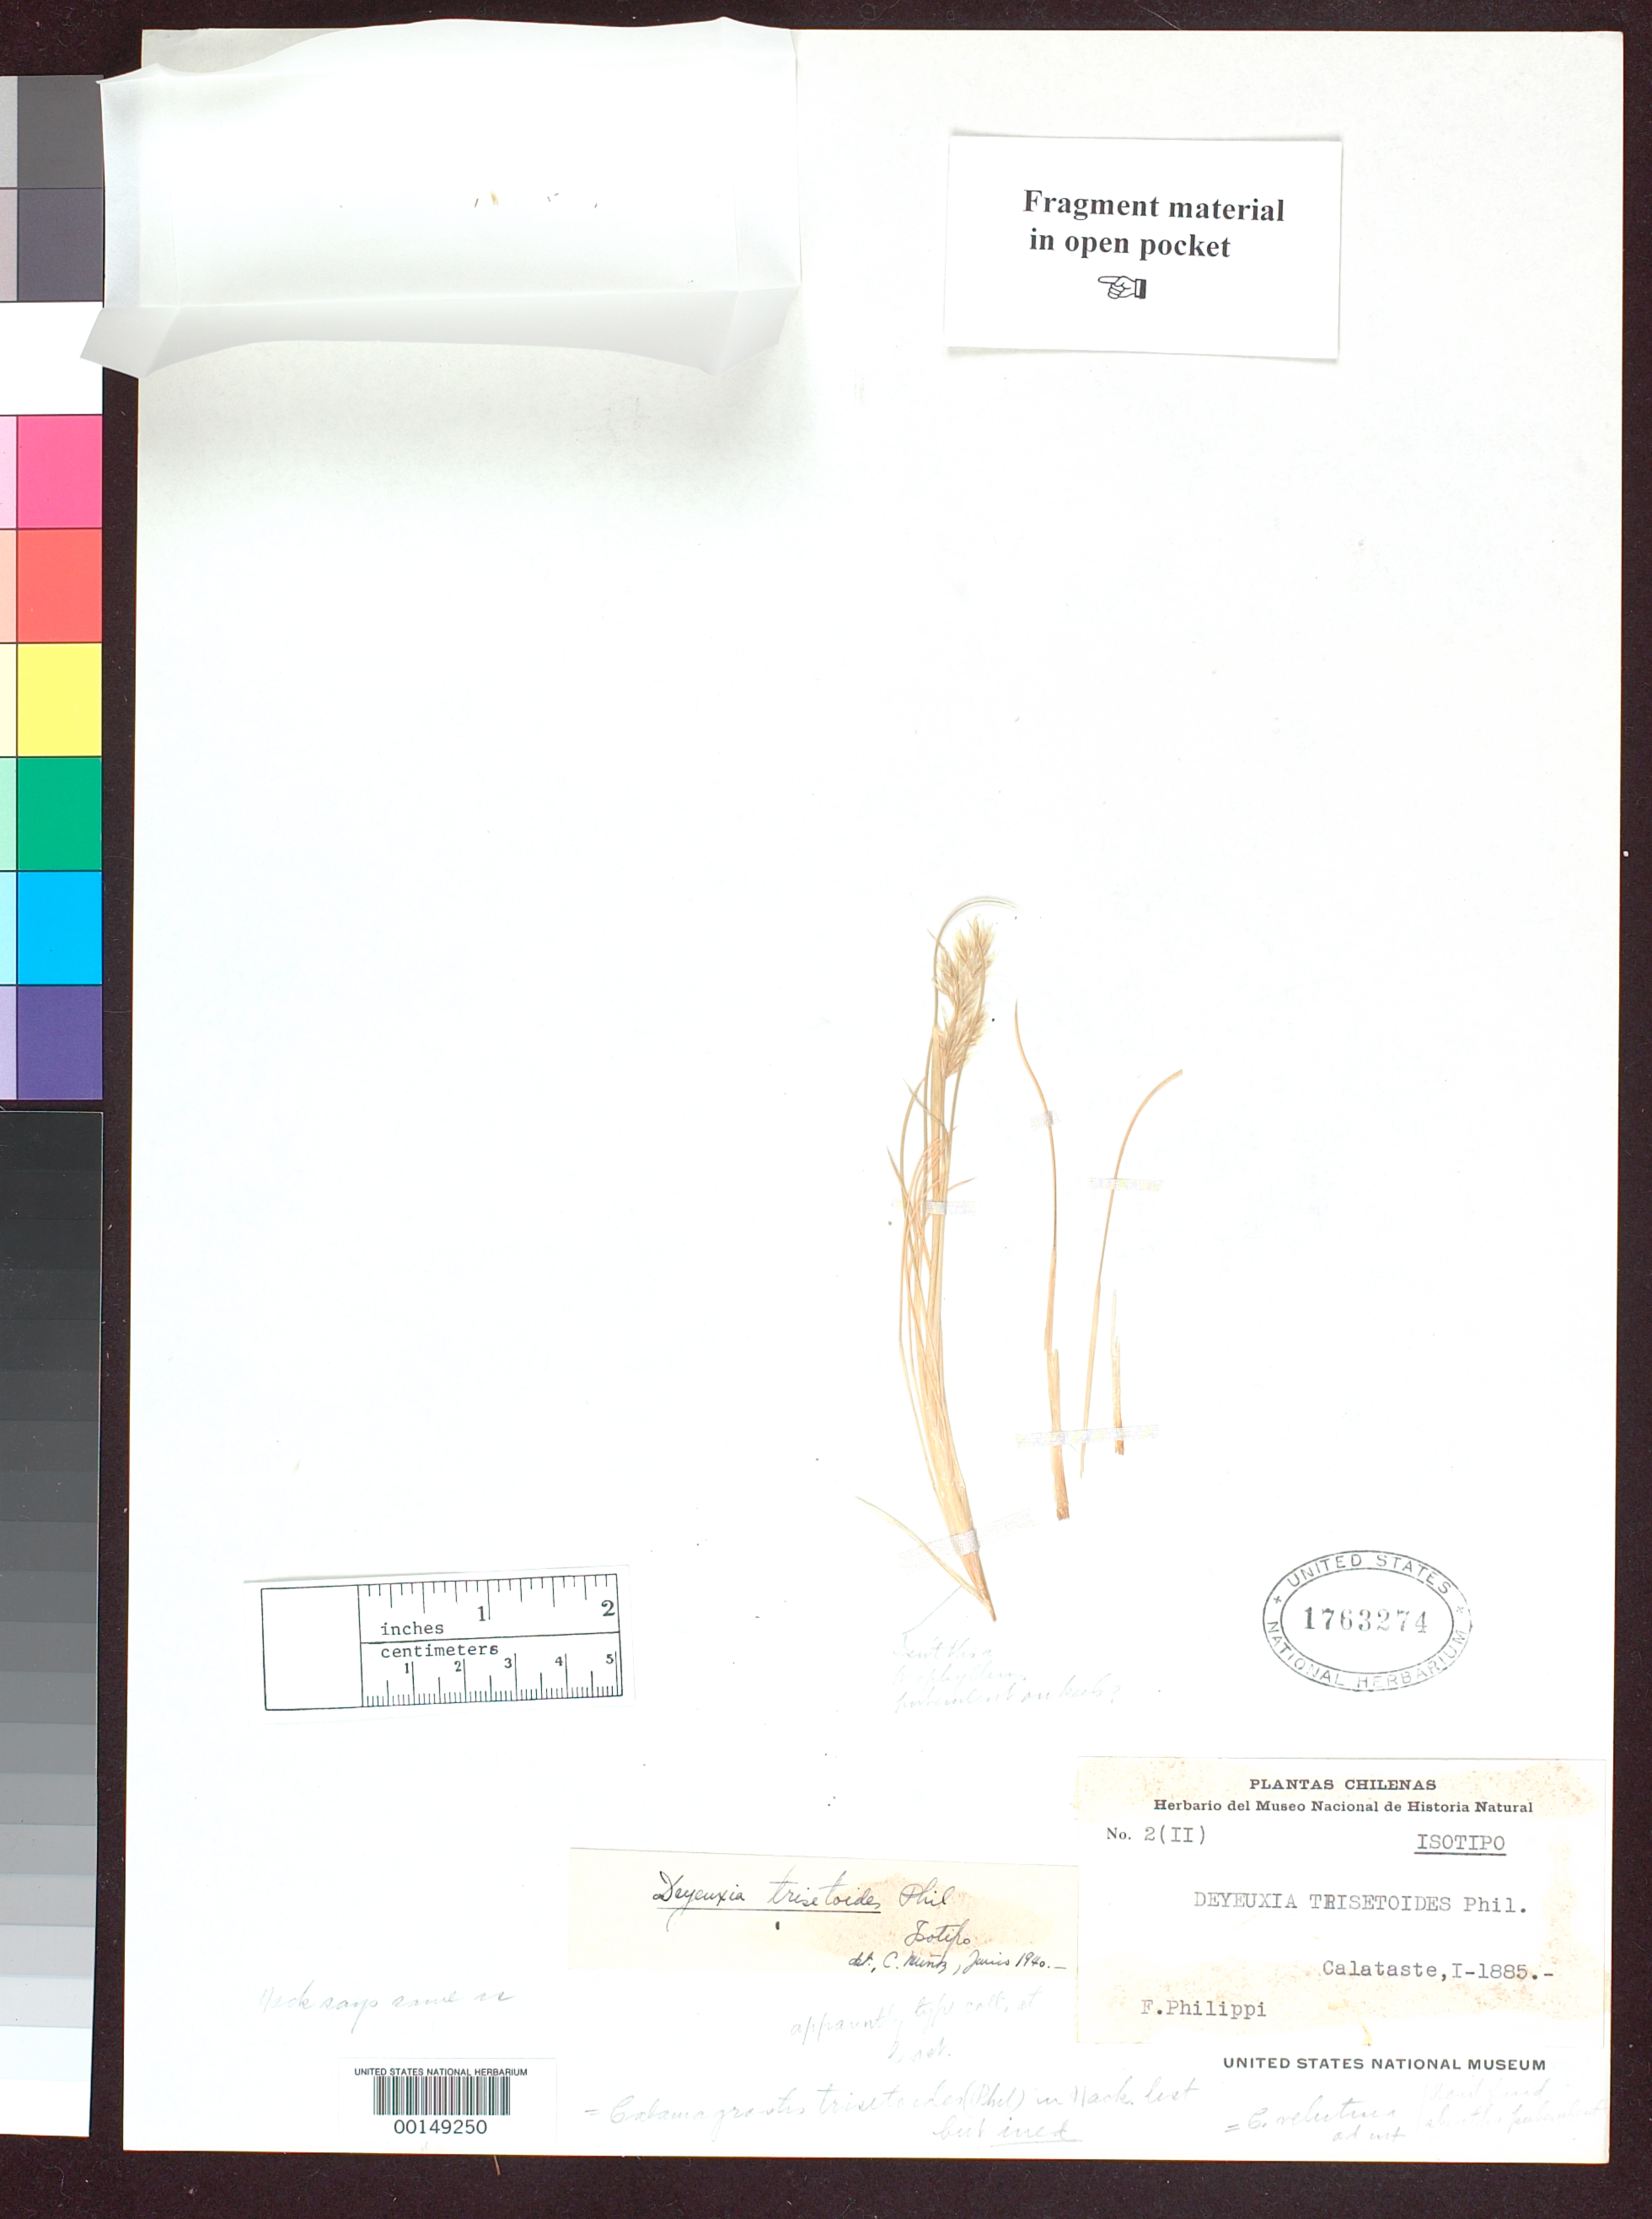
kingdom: Plantae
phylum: Tracheophyta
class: Liliopsida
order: Poales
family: Poaceae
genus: Deyeuxia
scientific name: Deyeuxia trisetoides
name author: Phil.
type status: Type Collection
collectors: F. Philippi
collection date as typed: Jan 1885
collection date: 1885-01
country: Chile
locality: Quebrada de Calabaste cum priore advecta.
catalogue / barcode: US 1763274